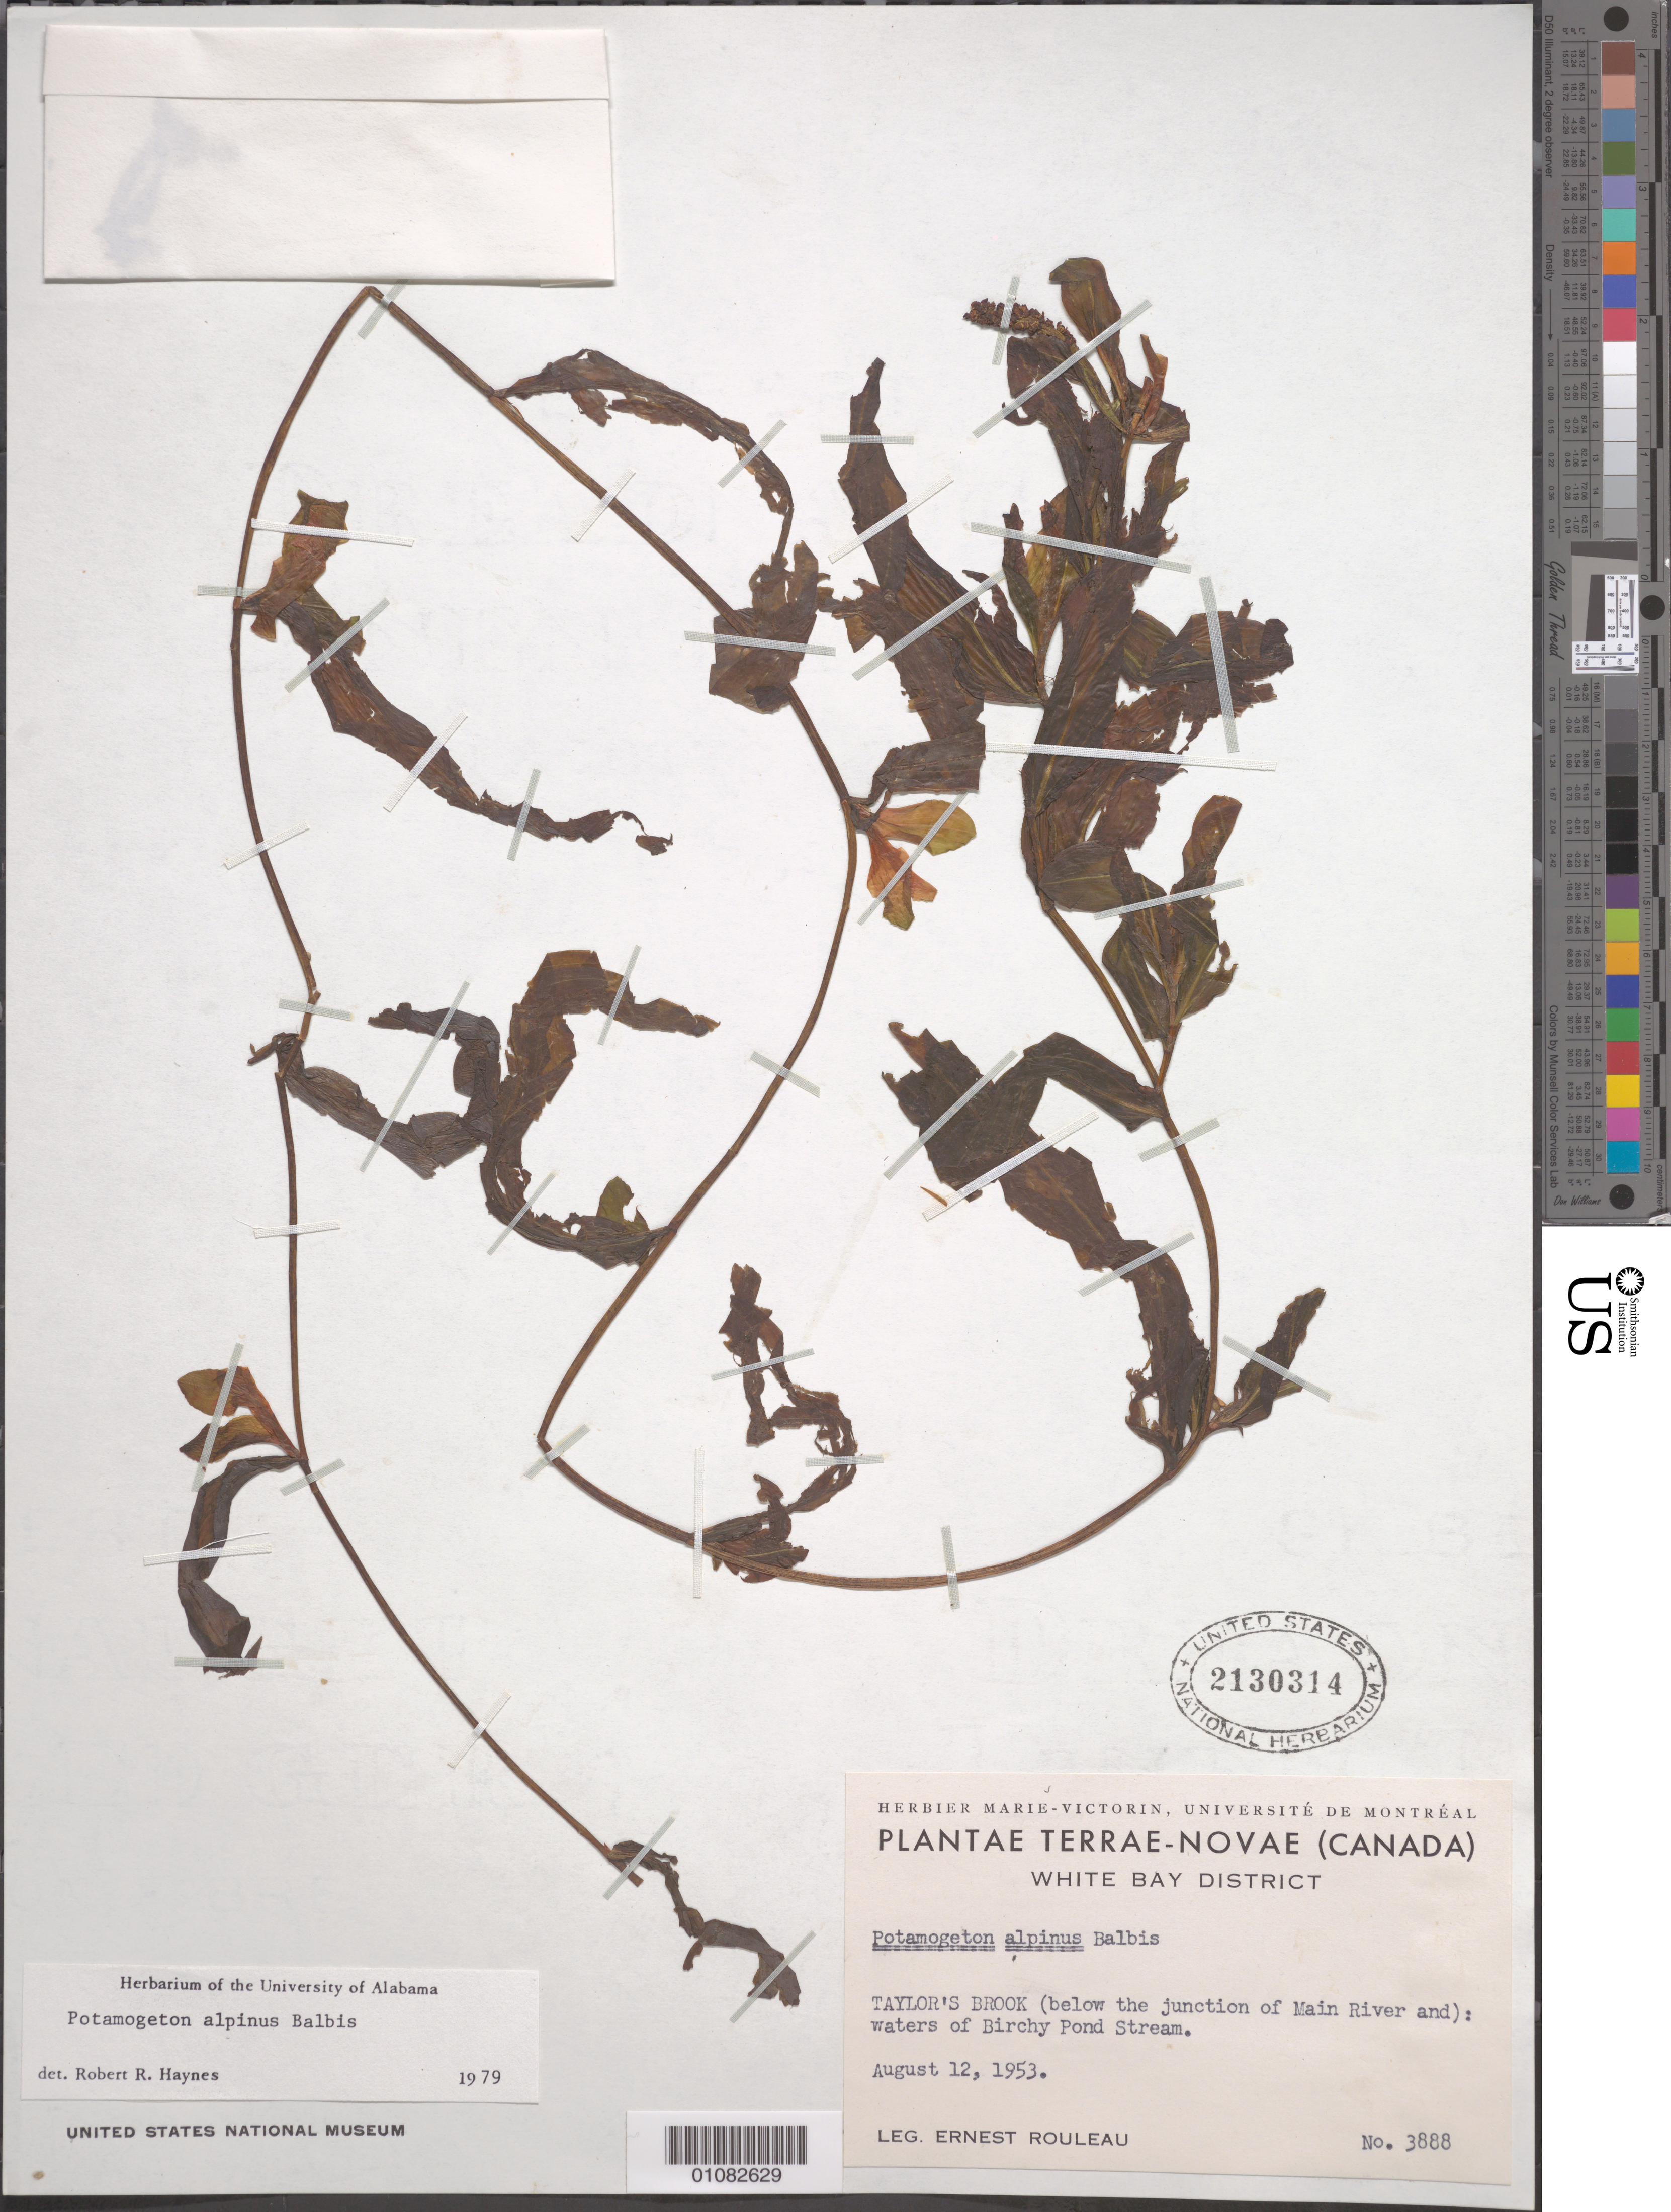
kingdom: Plantae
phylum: Tracheophyta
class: Liliopsida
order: Alismatales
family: Potamogetonaceae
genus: Potamogeton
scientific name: Potamogeton alpinus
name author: Balb.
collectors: J. Rouleau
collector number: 3888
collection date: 1953-08-12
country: Canada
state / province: Newfoundland and Labrador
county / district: White Bay District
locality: Taylor's Brook (below junction of Main River and): waters of Birchy Pond Stream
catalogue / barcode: US 2130314